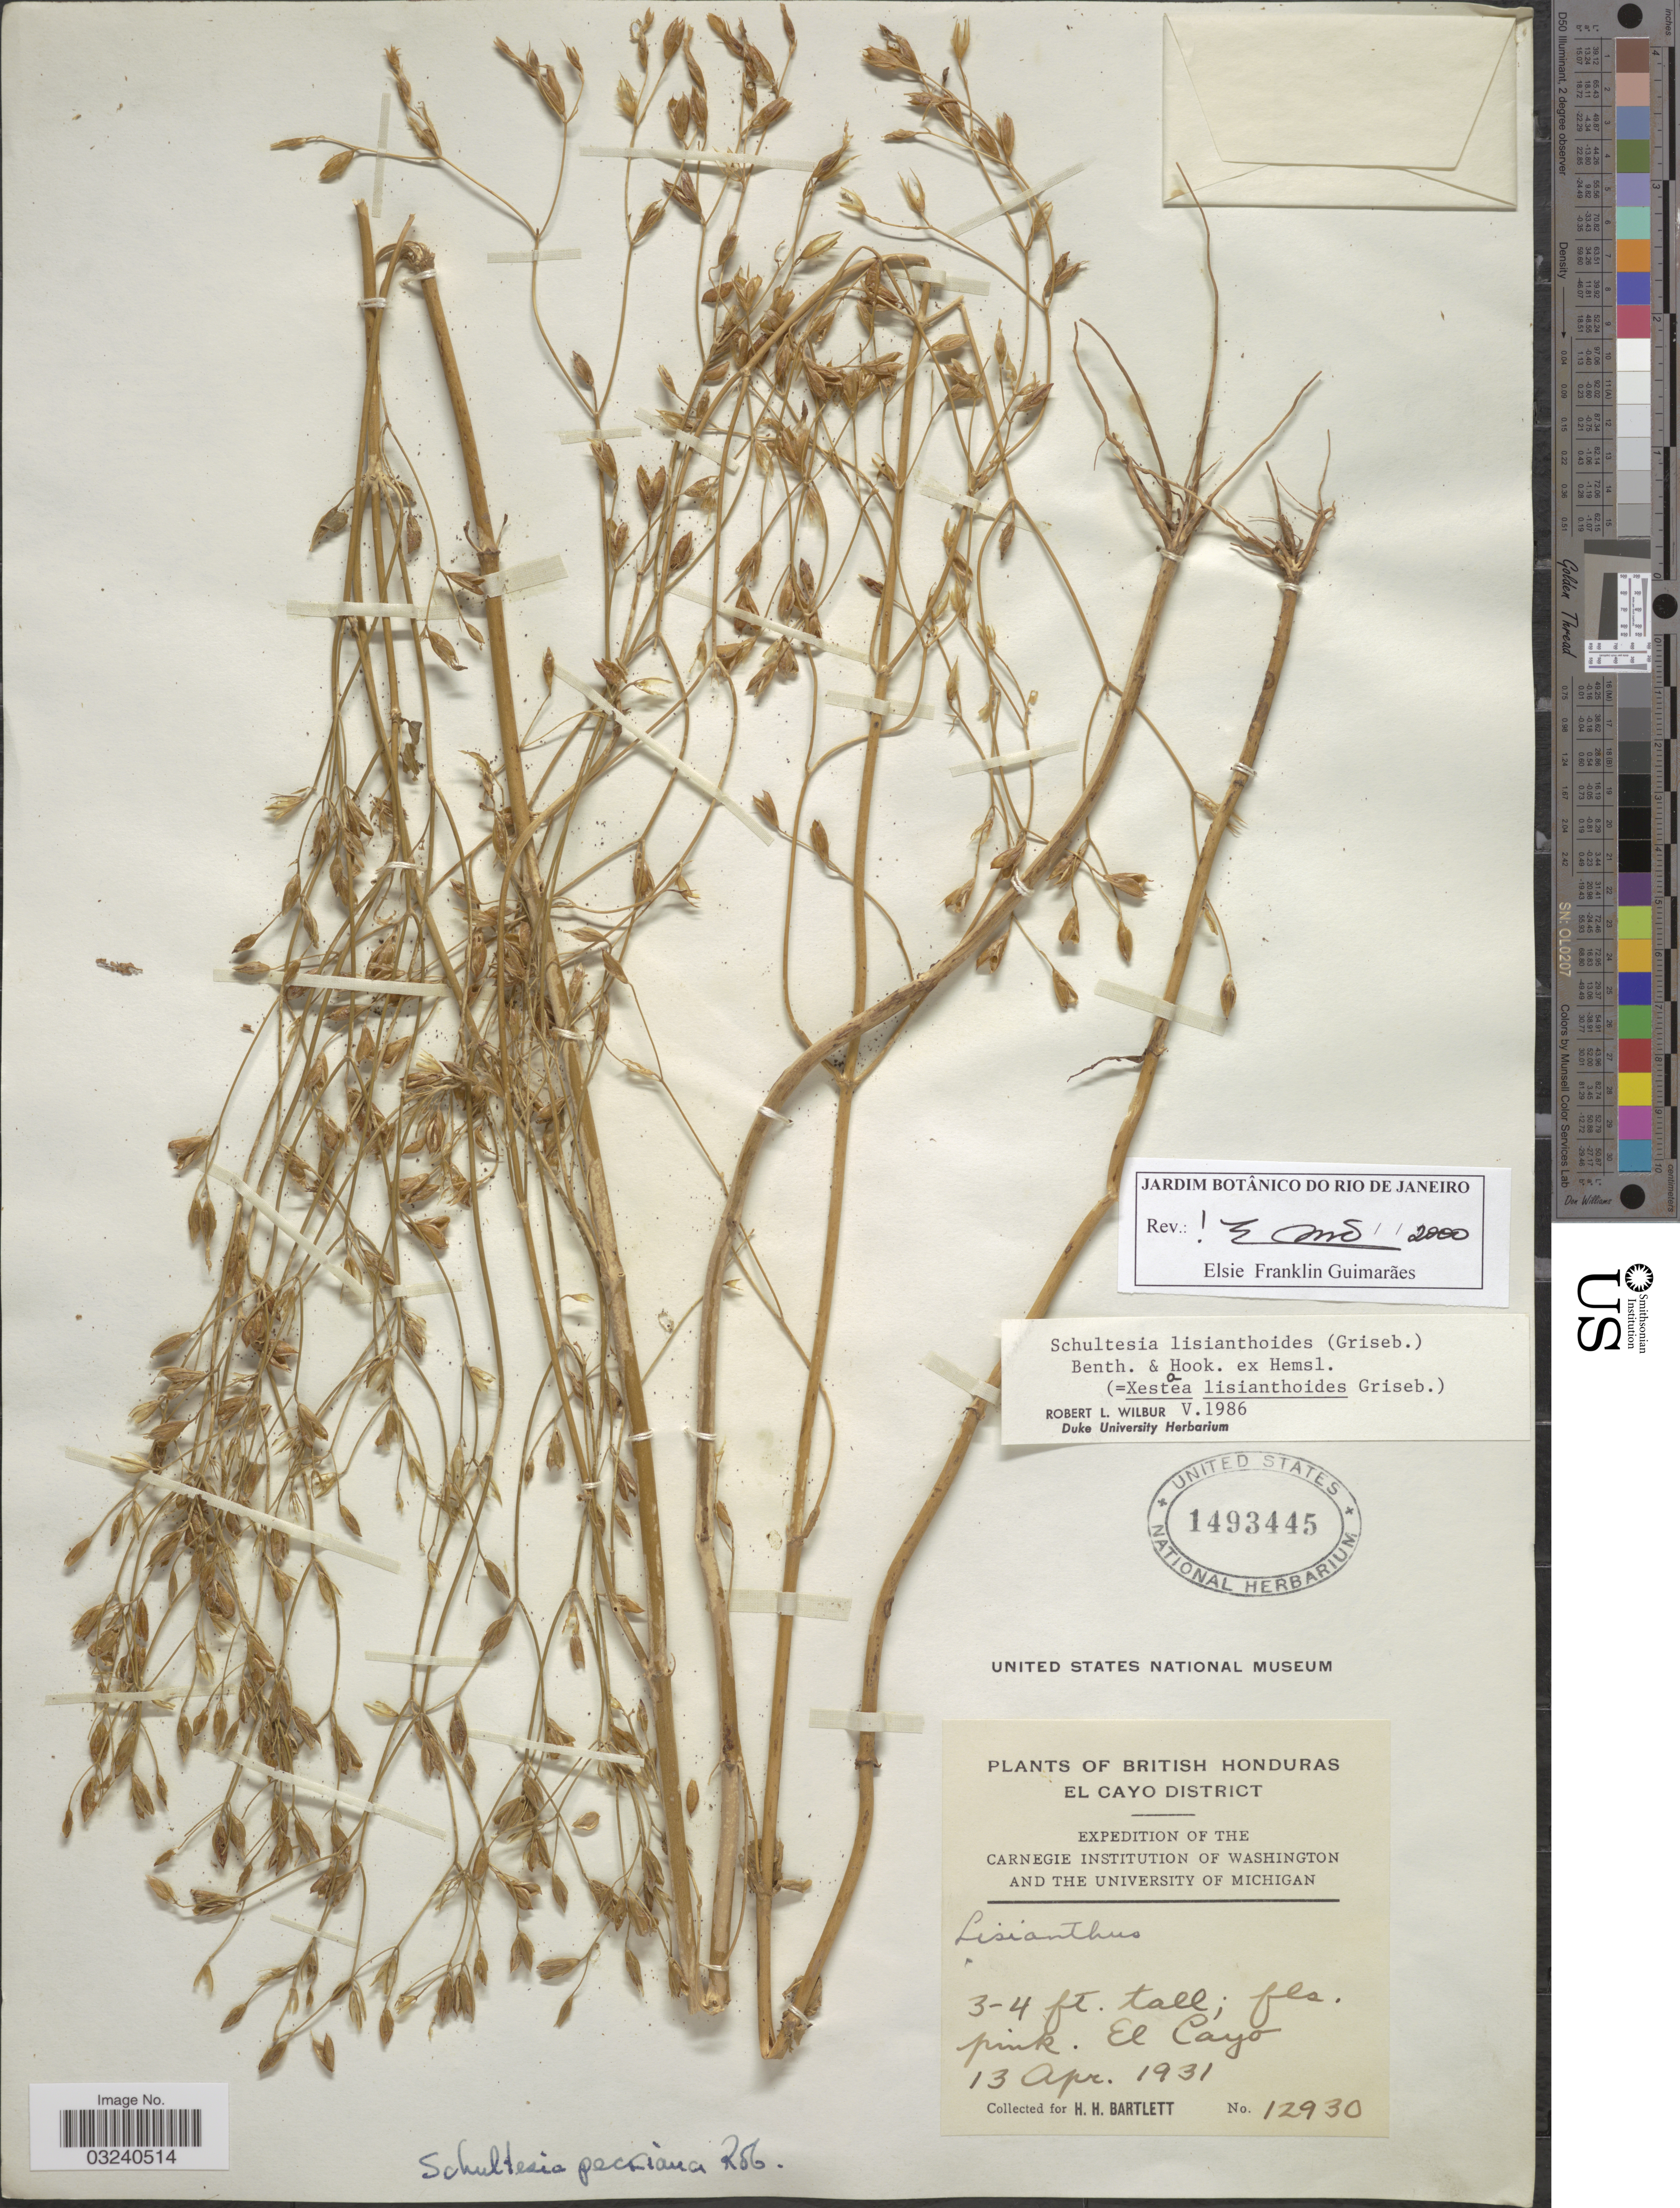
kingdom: Plantae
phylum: Tracheophyta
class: Magnoliopsida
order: Gentianales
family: Gentianaceae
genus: Schultesia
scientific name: Schultesia lisianthoides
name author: (Griseb.) Benth. & Hook. f. ex Hemsl.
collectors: H. H. Bartlett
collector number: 12930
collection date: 1931-04-13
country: Belize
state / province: Cayo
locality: British Honduras. El Cayo District. El Cayo.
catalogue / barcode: US 1493445